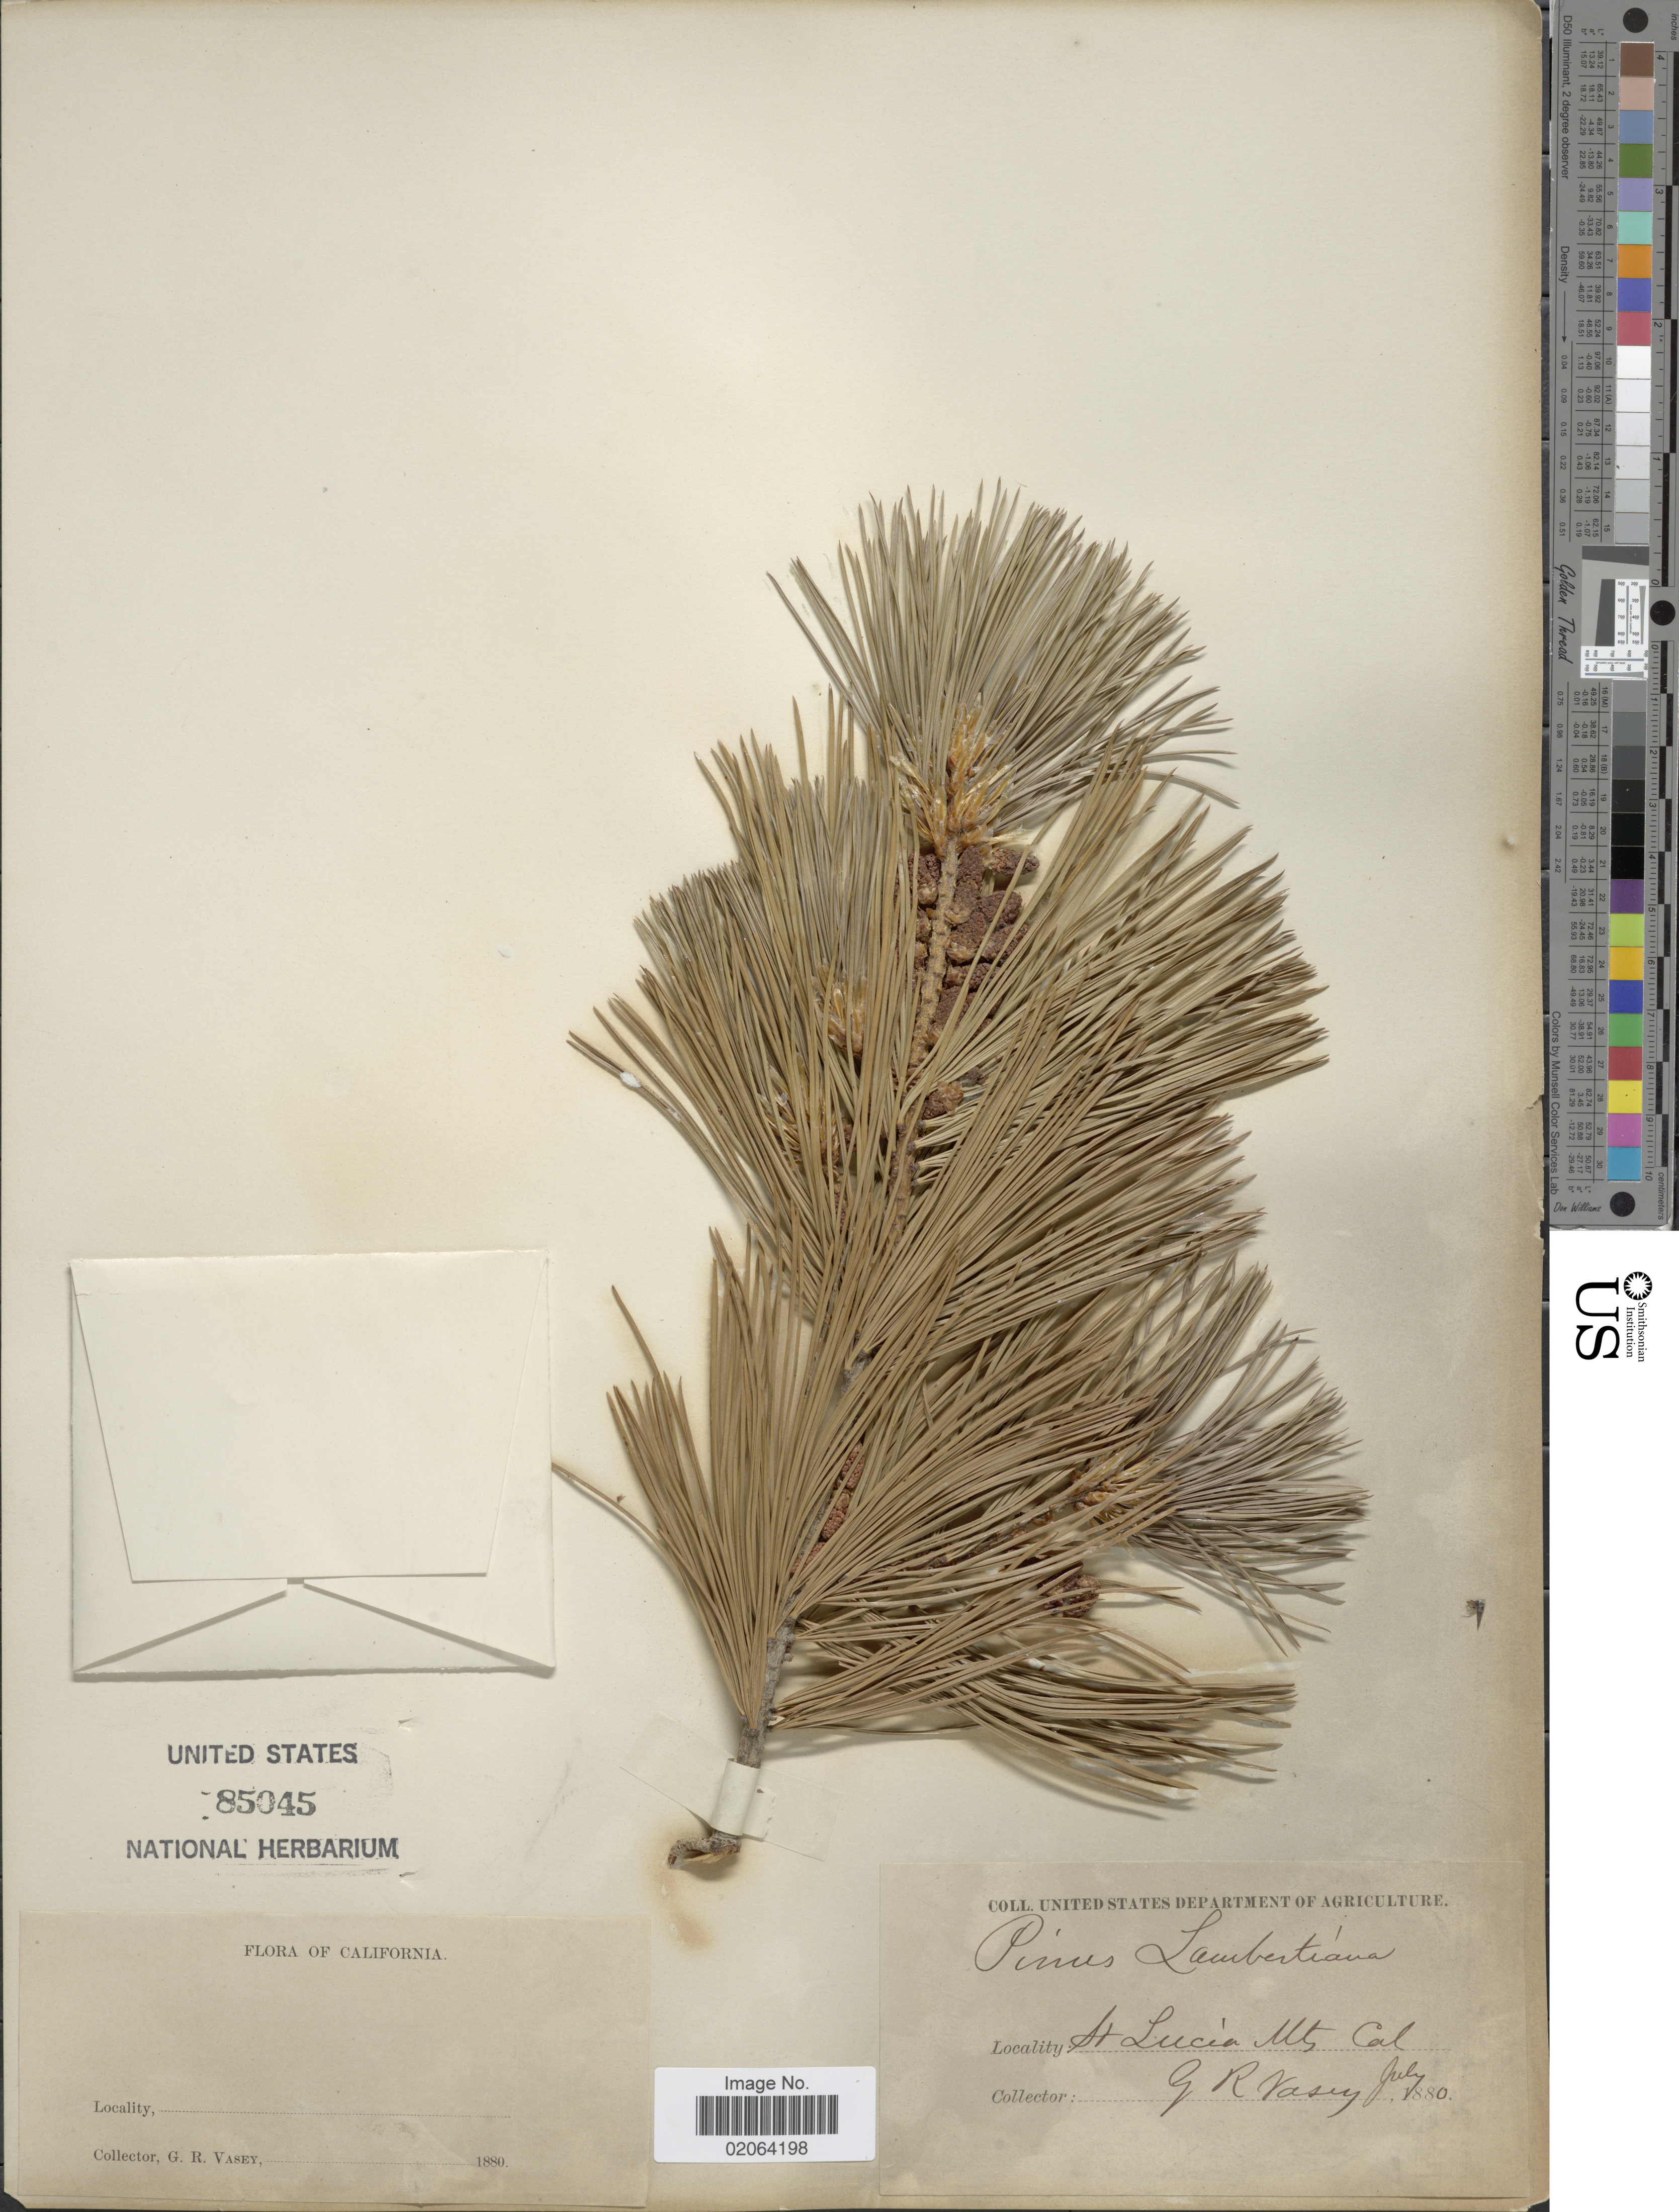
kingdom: Plantae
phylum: Tracheophyta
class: Pinopsida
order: Pinales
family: Pinaceae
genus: Pinus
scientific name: Pinus lambertiana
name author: Douglas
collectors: G. R. Vasey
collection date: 1880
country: United States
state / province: California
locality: St. Lucia Mts.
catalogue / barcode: US 85045